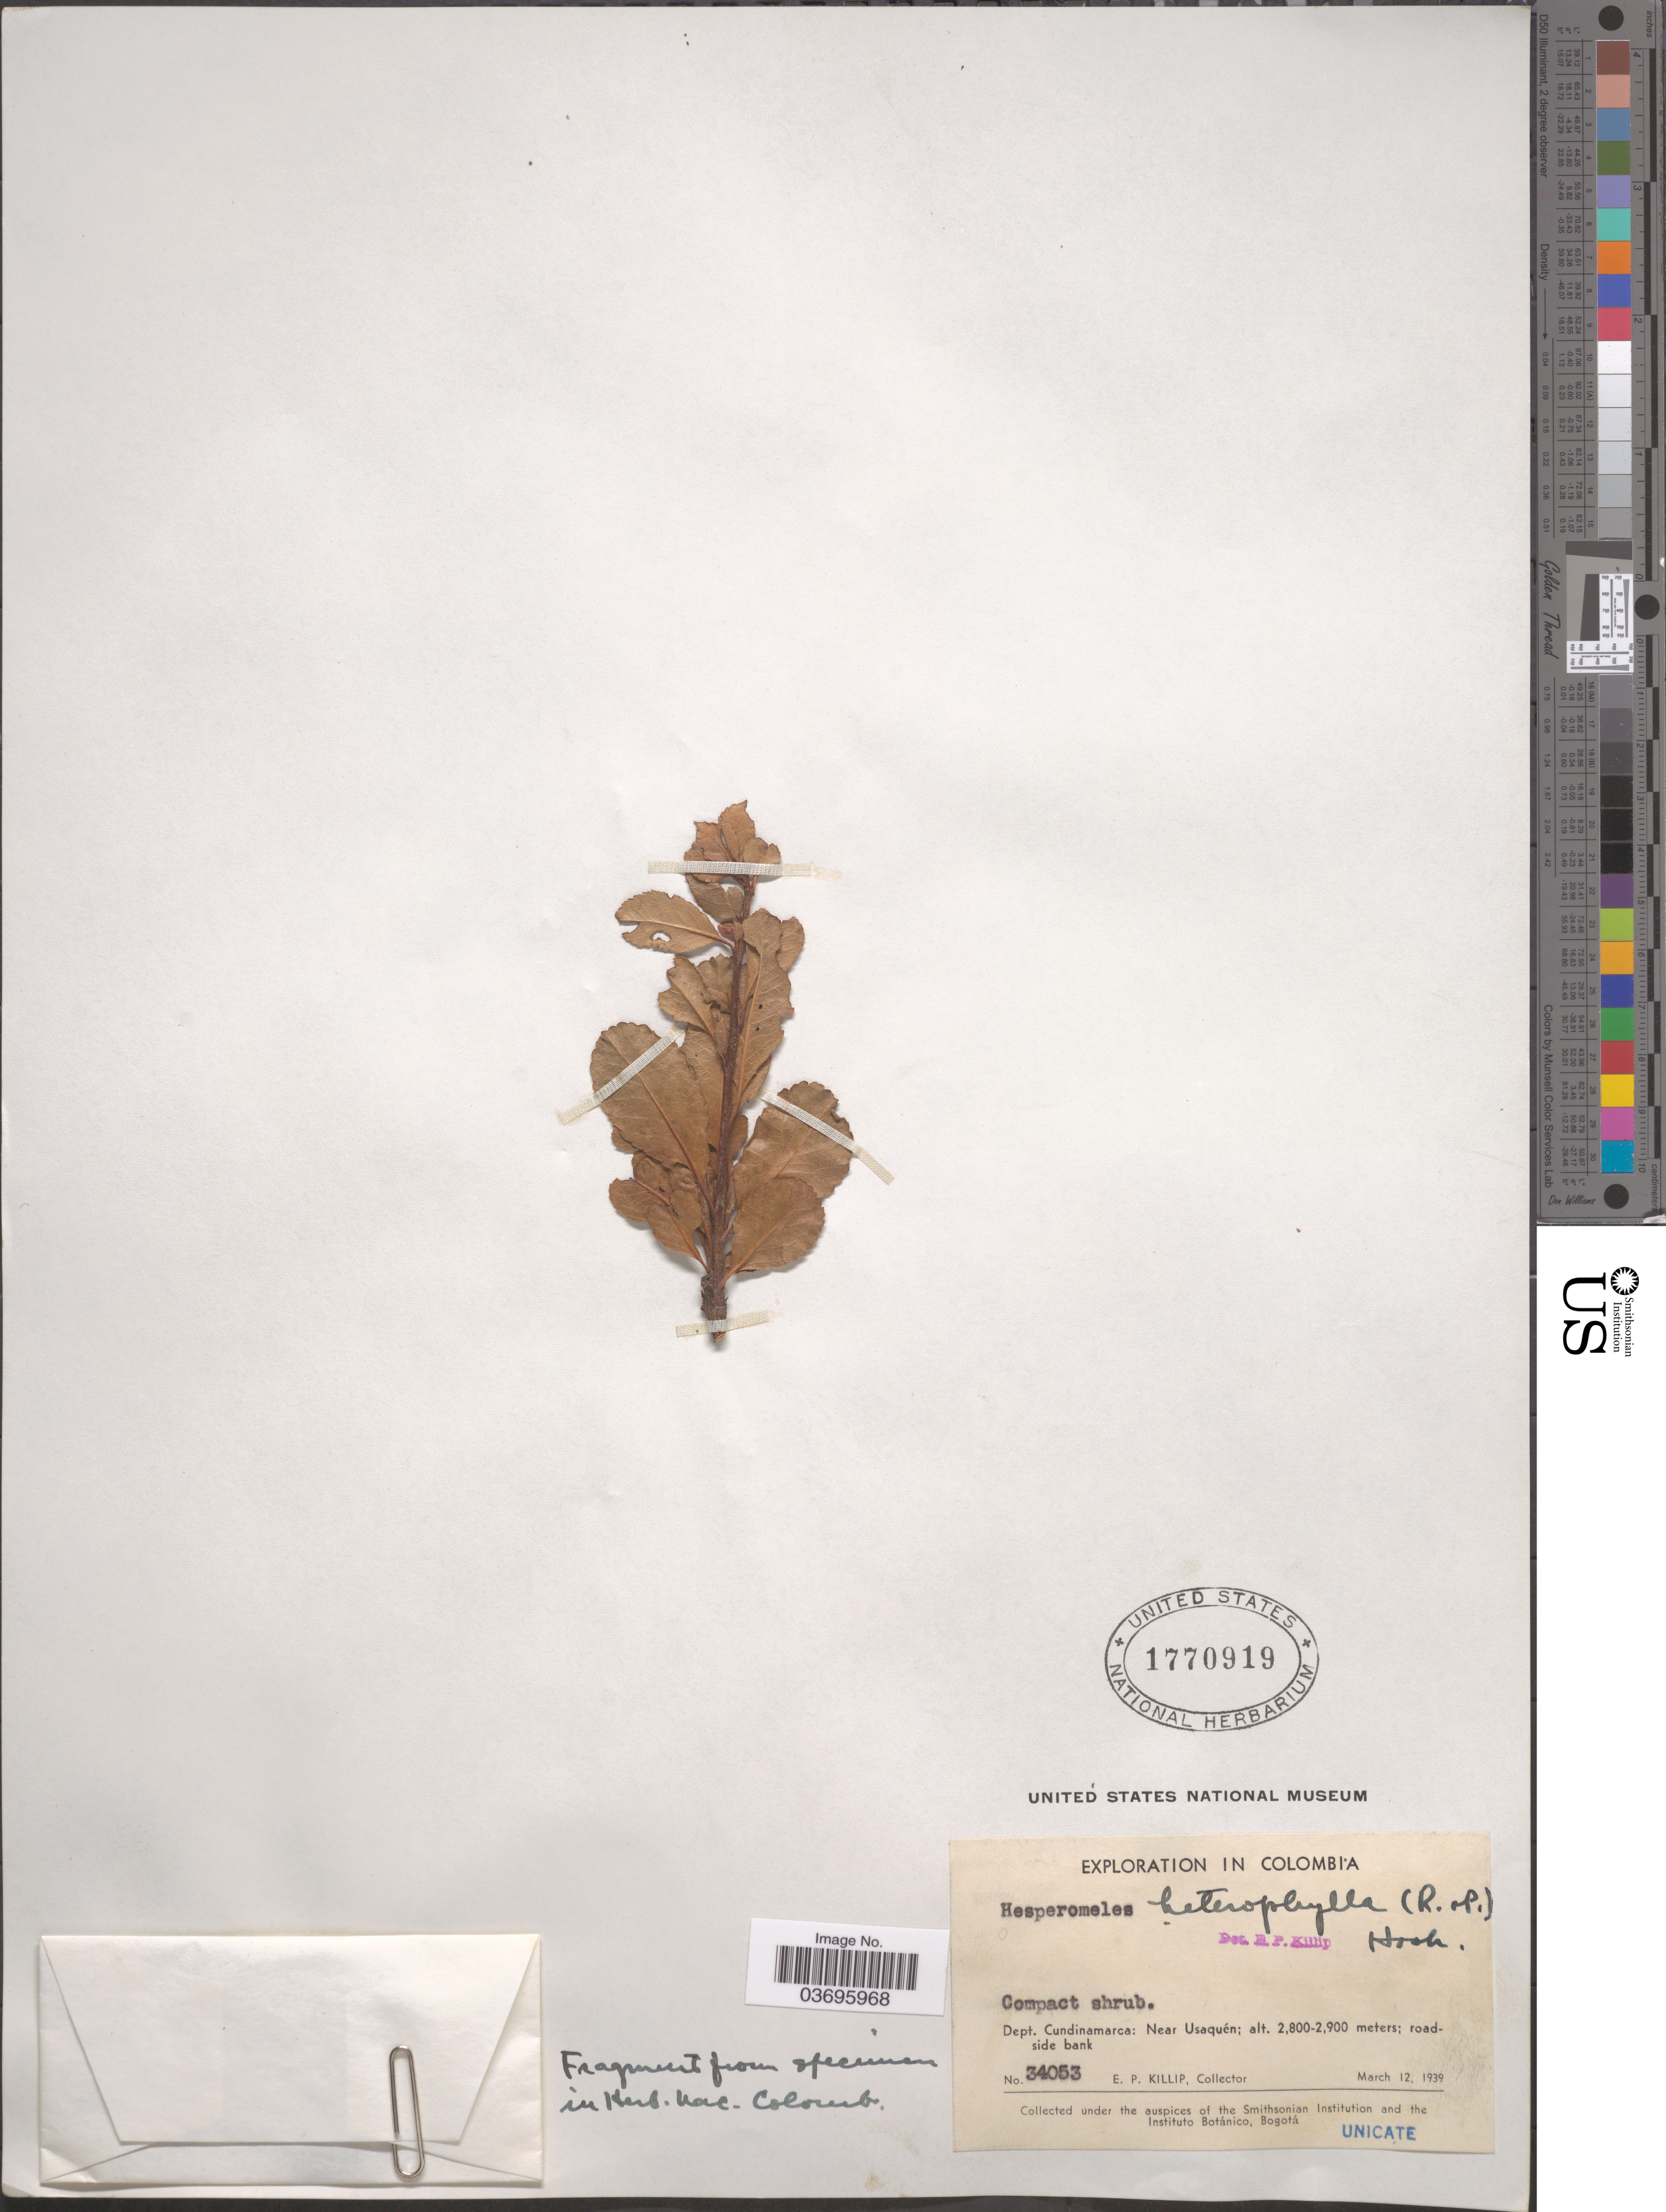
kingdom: Plantae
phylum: Tracheophyta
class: Magnoliopsida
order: Rosales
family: Rosaceae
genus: Hesperomeles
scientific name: Hesperomeles heterophylla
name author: (Ruiz & Pav.) Hook.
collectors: E. P. Killip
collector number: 34053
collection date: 1939-03-12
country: Colombia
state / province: Cundinamarca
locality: Dept. Cundinamarca: Near Usaquén.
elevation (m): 2800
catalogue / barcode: US 1770919